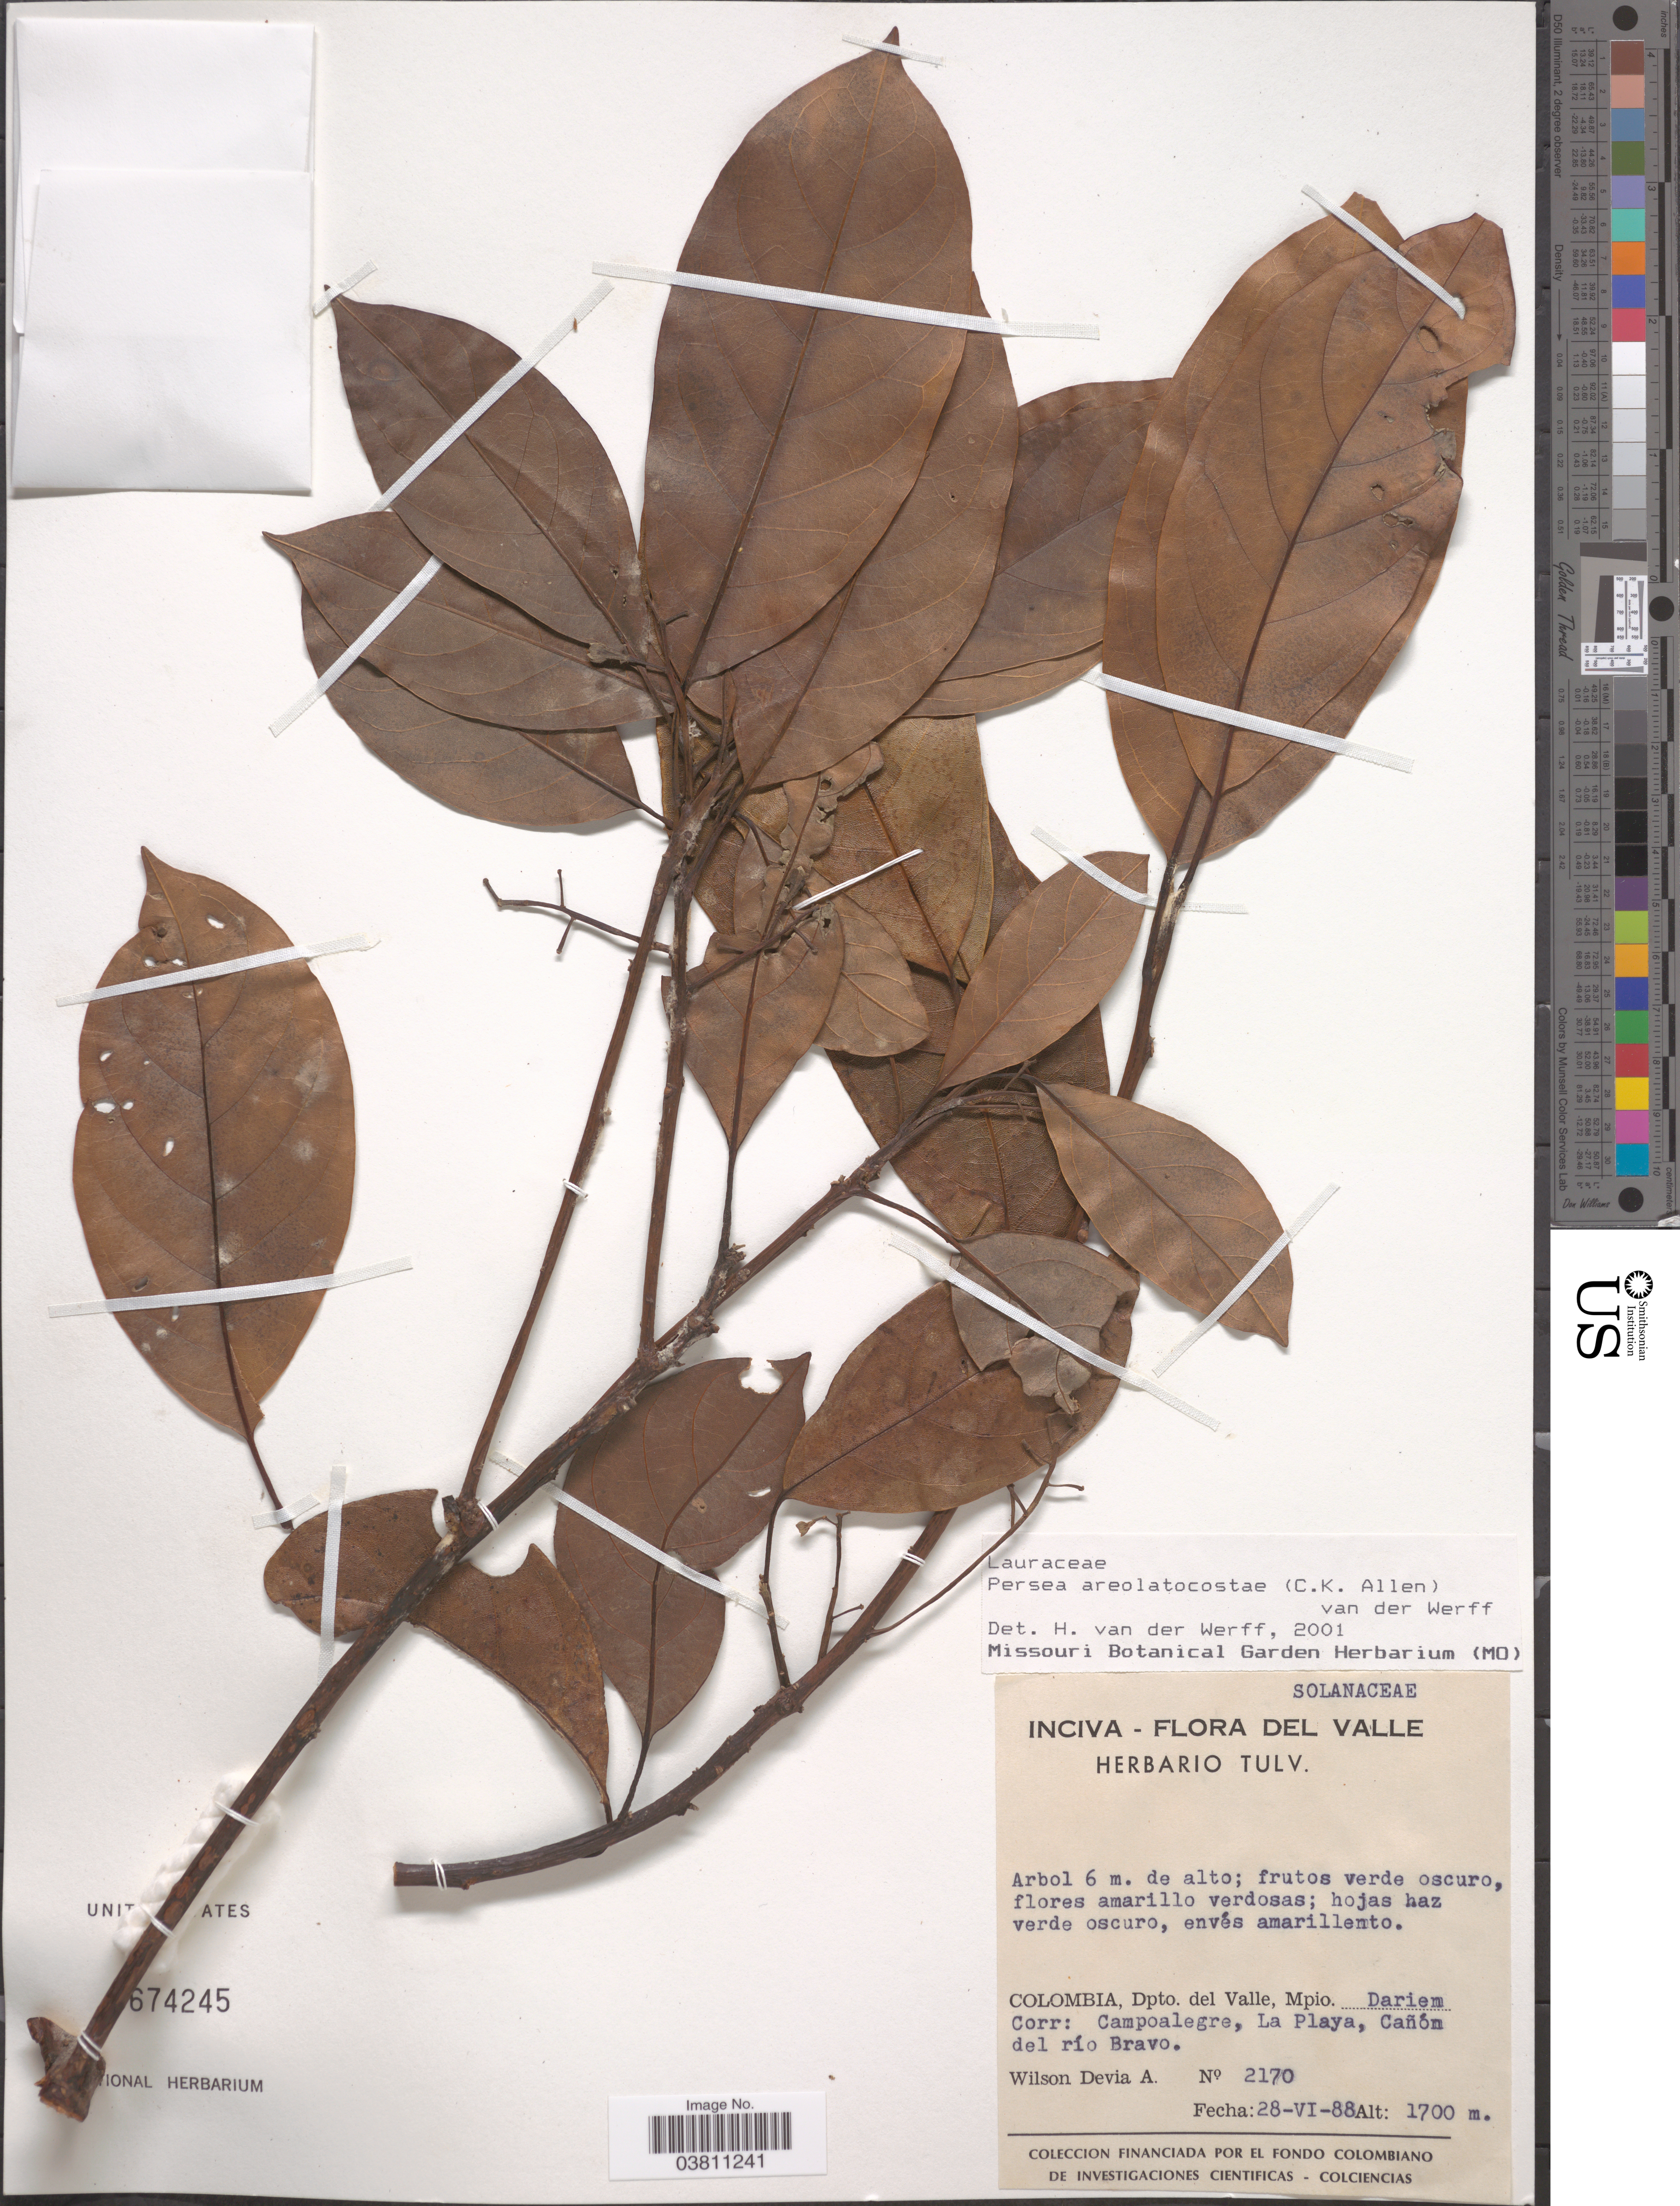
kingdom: Plantae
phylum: Tracheophyta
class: Magnoliopsida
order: Laurales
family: Lauraceae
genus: Persea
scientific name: Persea areolatocostae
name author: (C.K. Allen) van der Werff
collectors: W. Devia A.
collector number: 2170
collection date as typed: Transcribed d/m/y: 28/6/88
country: Colombia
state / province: Valle del Cauca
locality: Valle. Dpto. del Valle, Mpio. Darien. Corr: Campoalegre, La Playa, Cañón del río Bravo.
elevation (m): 1700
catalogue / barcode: US 674245